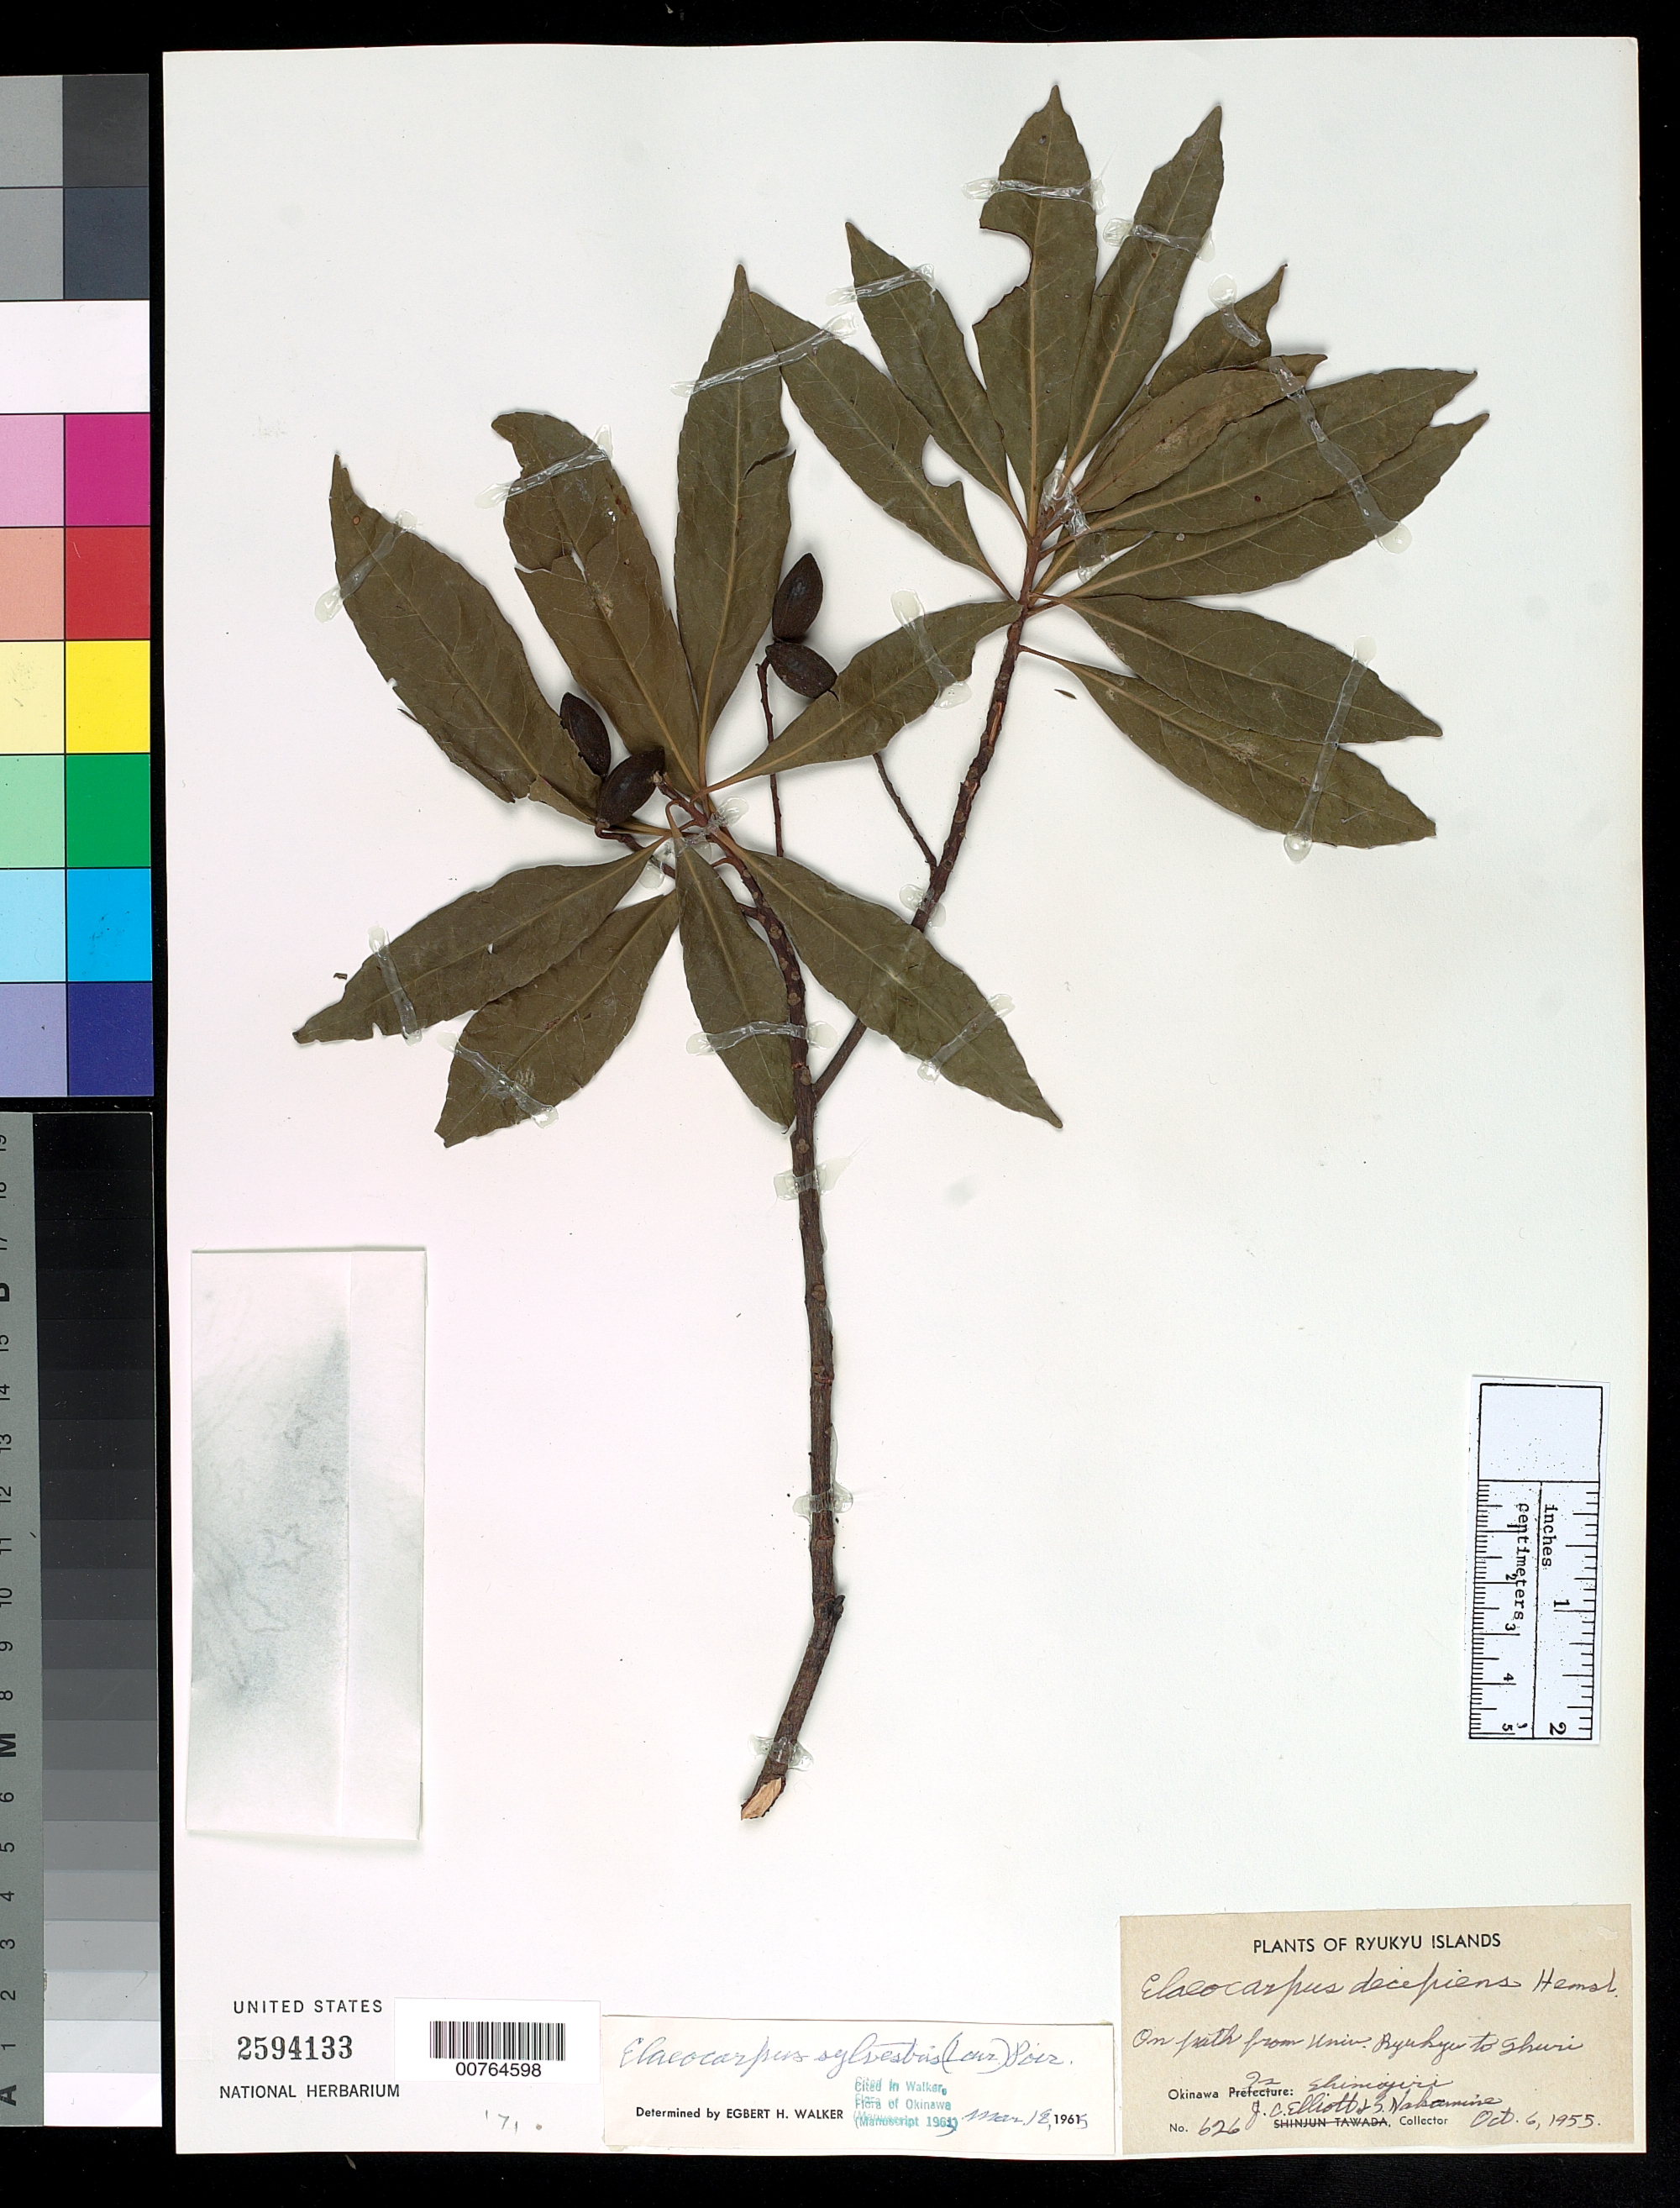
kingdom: Plantae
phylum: Tracheophyta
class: Magnoliopsida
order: Oxalidales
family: Elaeocarpaceae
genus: Elaeocarpus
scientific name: Elaeocarpus sylvestris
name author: (Lour.) Poir.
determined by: Walker, E. H.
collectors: J. Elliot & S. Nakamine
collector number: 626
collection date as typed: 06 Oct 1955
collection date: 1955-10-06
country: Japan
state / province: Okinawa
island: Okinawa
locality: On path from University Ryukyu to Shuri.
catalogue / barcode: US 2594133